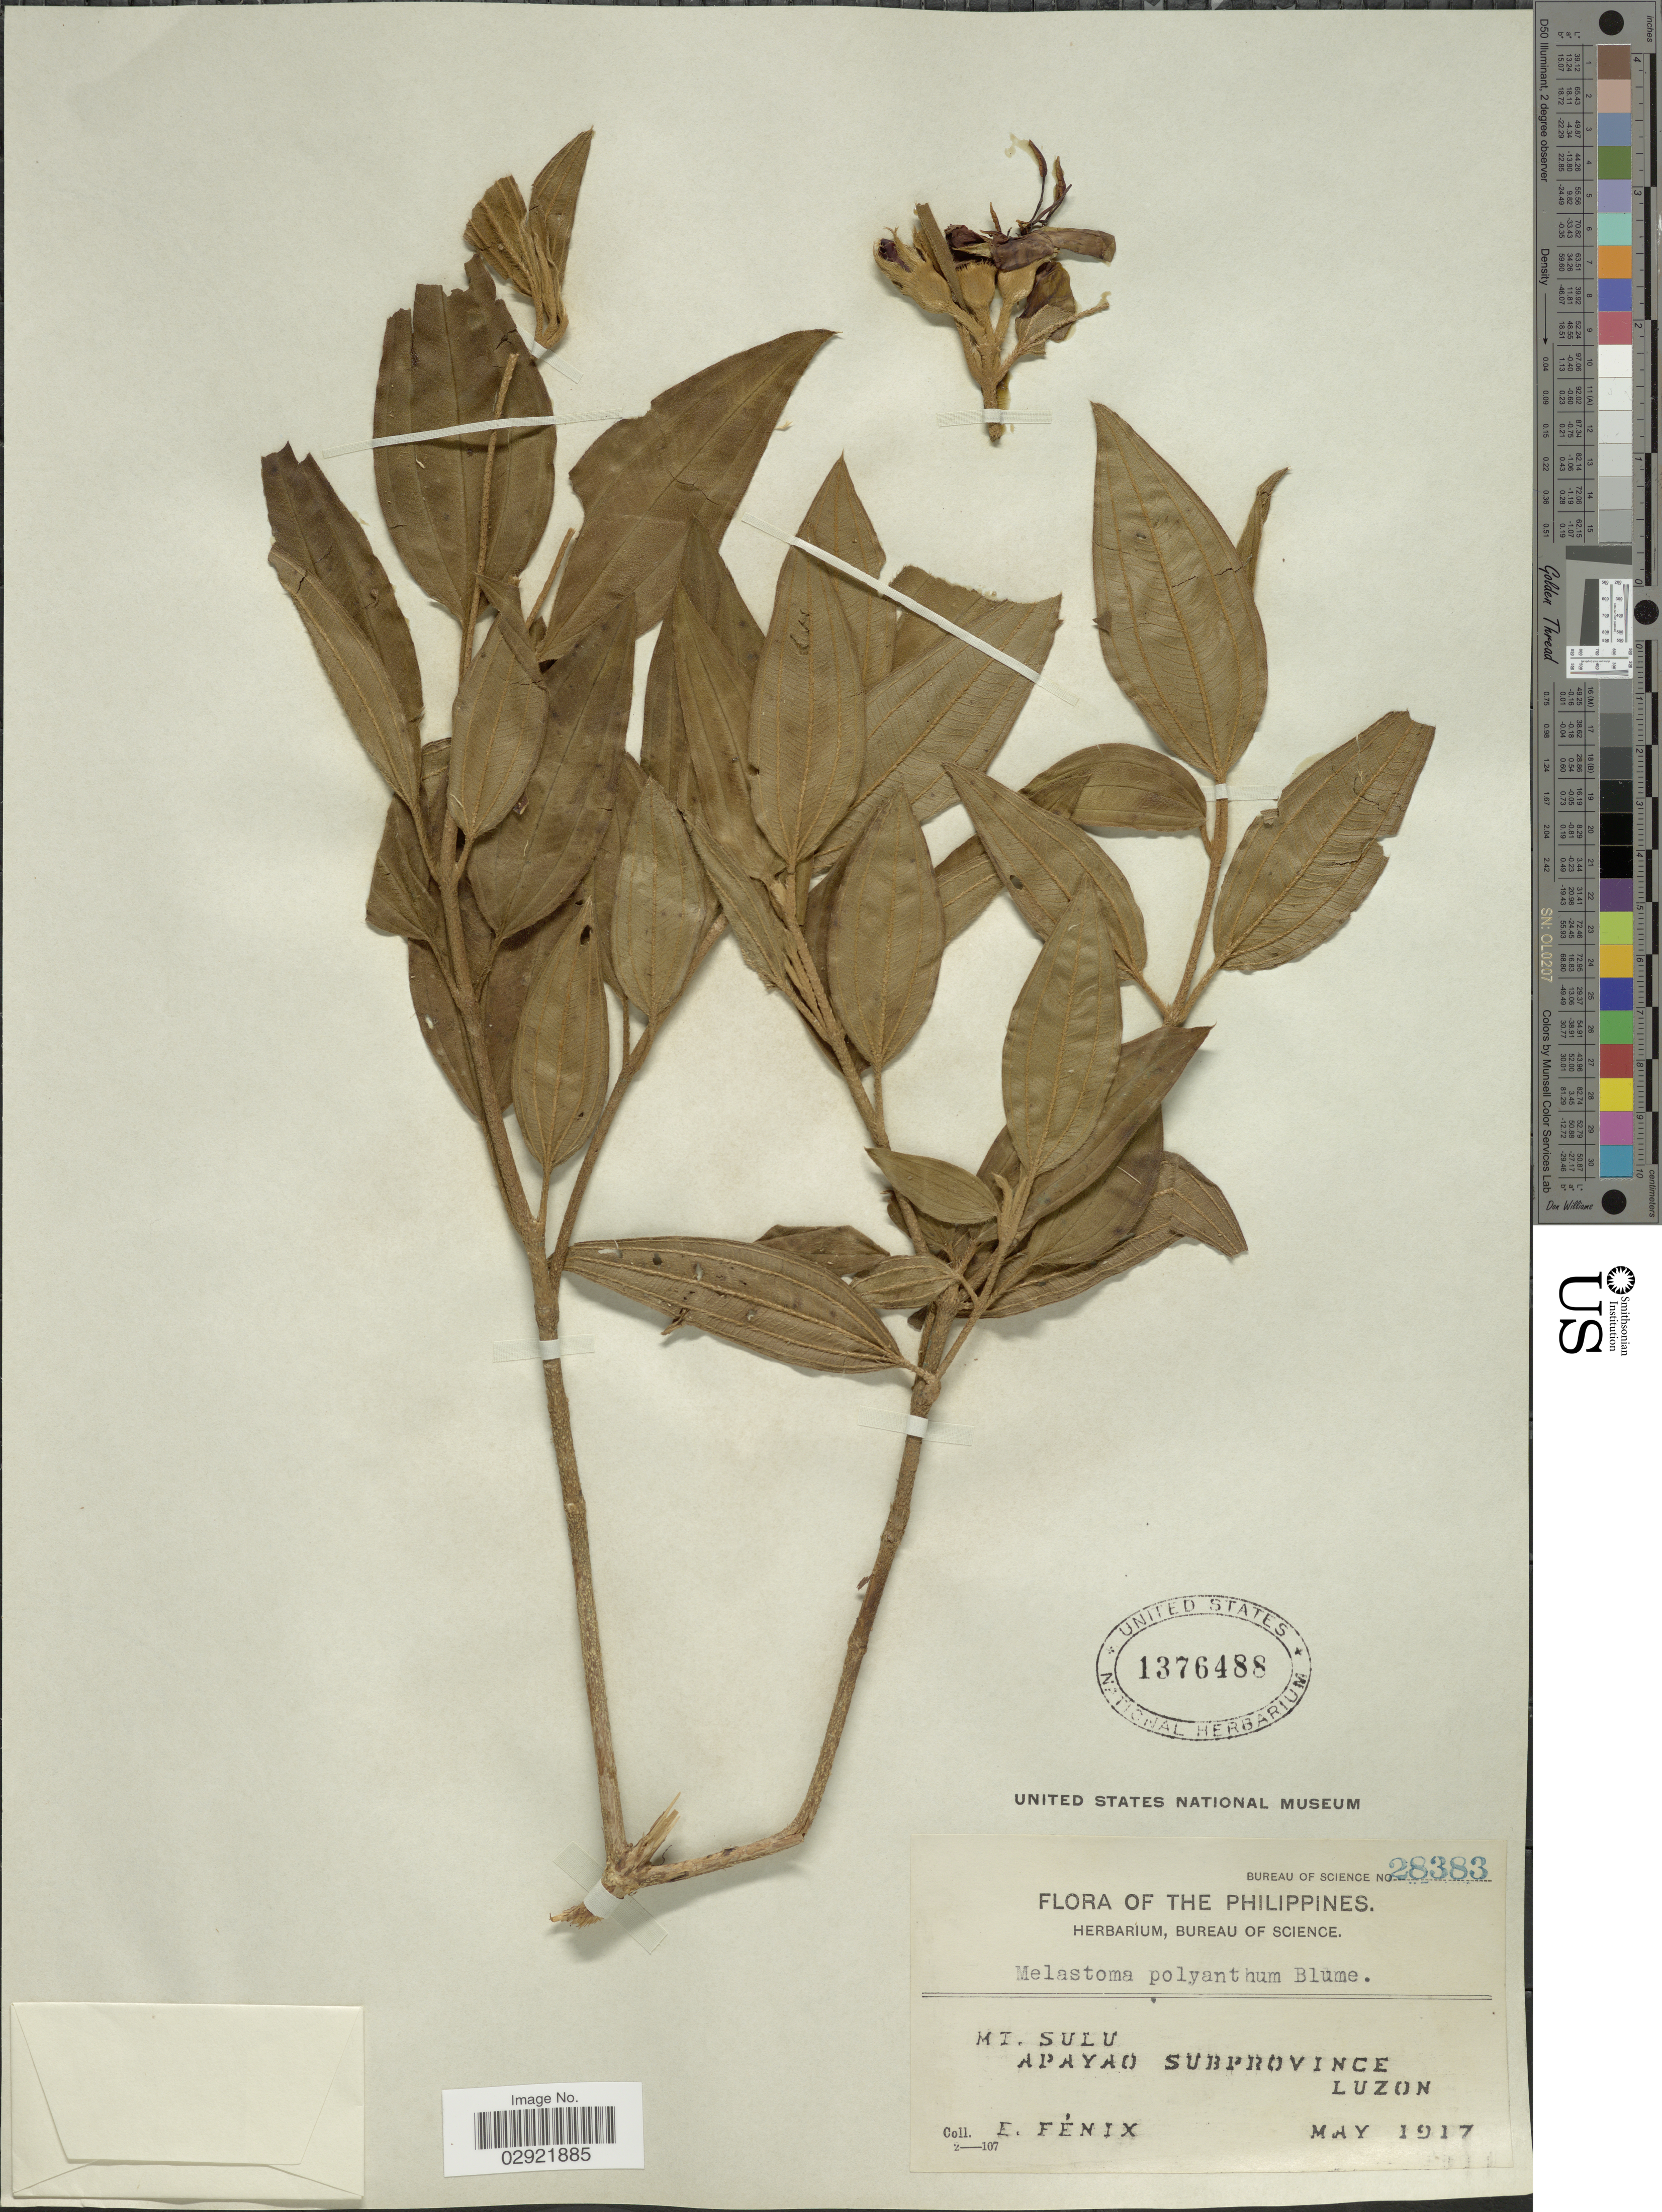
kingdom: Plantae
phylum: Tracheophyta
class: Magnoliopsida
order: Myrtales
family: Melastomataceae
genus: Melastoma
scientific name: Melastoma malabathricum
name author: L.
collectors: E. Fénix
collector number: Bureau of Science 28383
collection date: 1917-05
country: Philippines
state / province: Cordillera (Administrative Region)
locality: Mt. Sulu, Apayao Subprovince, Luzon.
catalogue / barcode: US 1376488